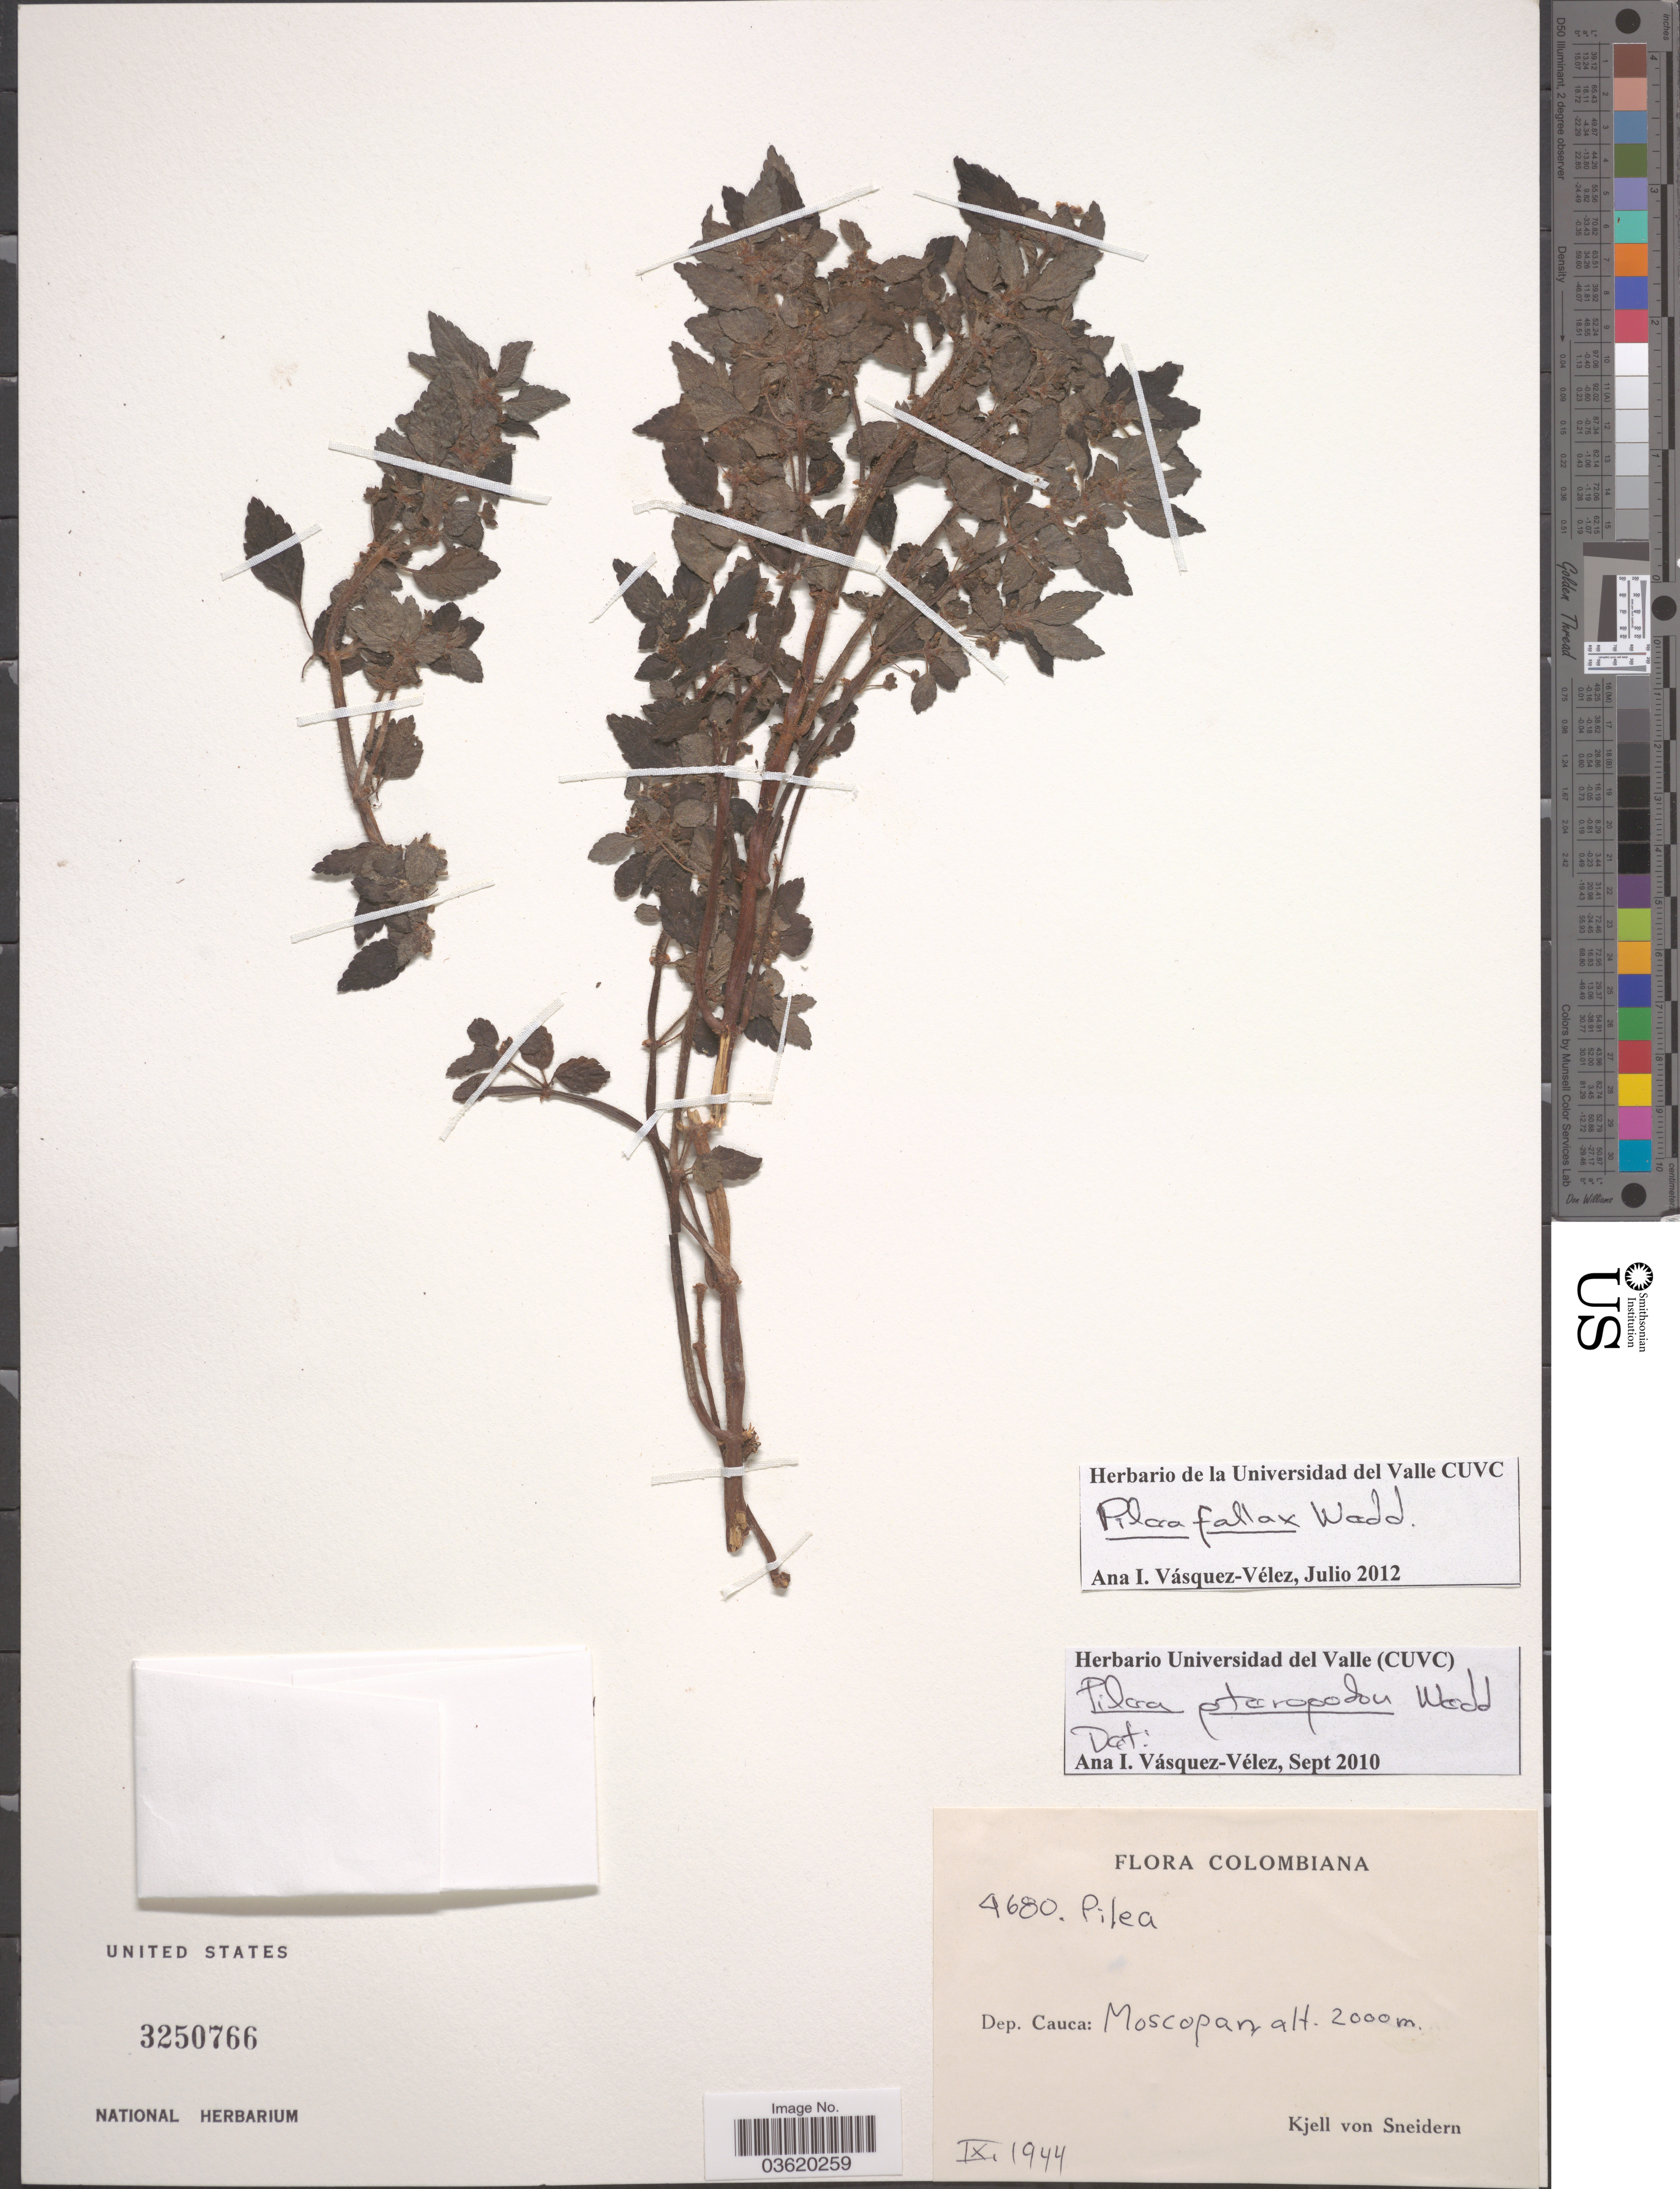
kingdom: Plantae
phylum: Tracheophyta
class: Magnoliopsida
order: Rosales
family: Urticaceae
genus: Pilea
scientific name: Pilea fallax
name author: Wedd.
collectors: K. von Sneidern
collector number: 4680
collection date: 1944-09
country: Colombia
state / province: Cauca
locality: Dep. Cauca: Moscopan.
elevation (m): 2000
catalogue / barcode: US 3250766